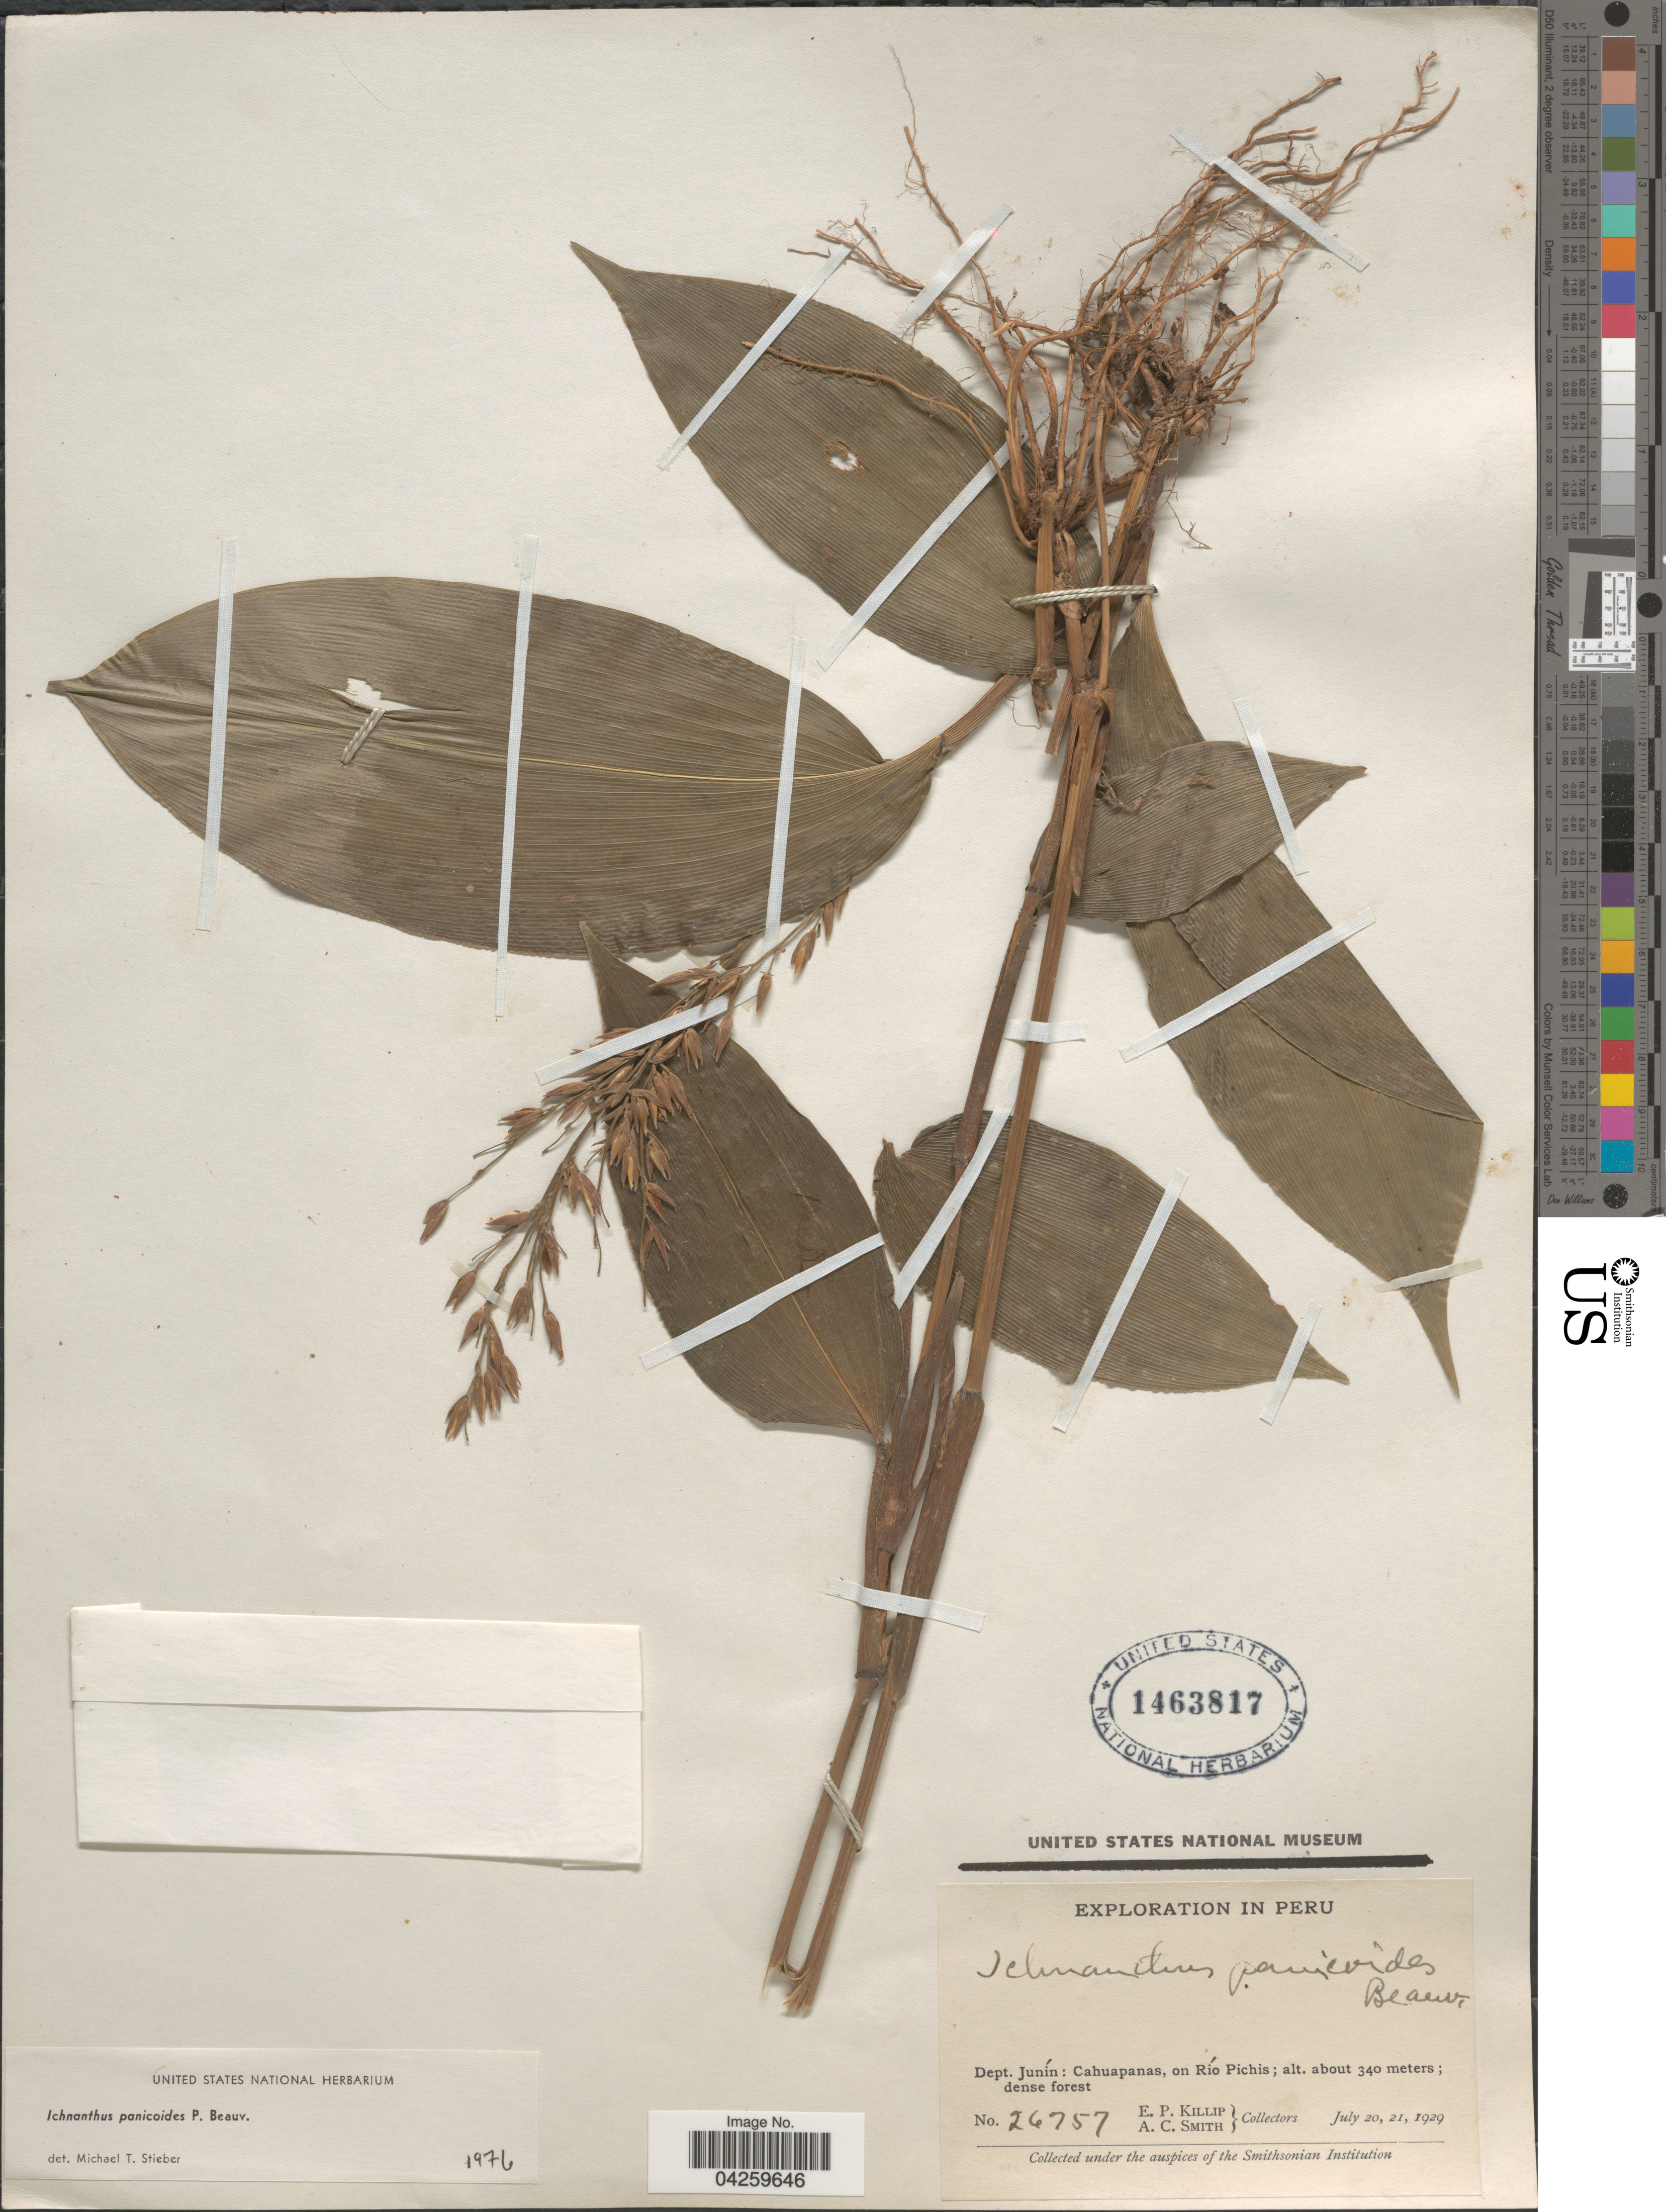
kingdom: Plantae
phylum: Tracheophyta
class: Liliopsida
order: Poales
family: Poaceae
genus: Ichnanthus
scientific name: Ichnanthus panicoides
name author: P. Beauv.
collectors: E. P. Killip & A. C. Smith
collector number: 26757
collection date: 1929-07-20/1929-07-21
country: Peru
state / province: Junín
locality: Exploration in Peru. Dept. Junín: Cahuapanas, on Río Pichis.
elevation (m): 340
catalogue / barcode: US 1463817